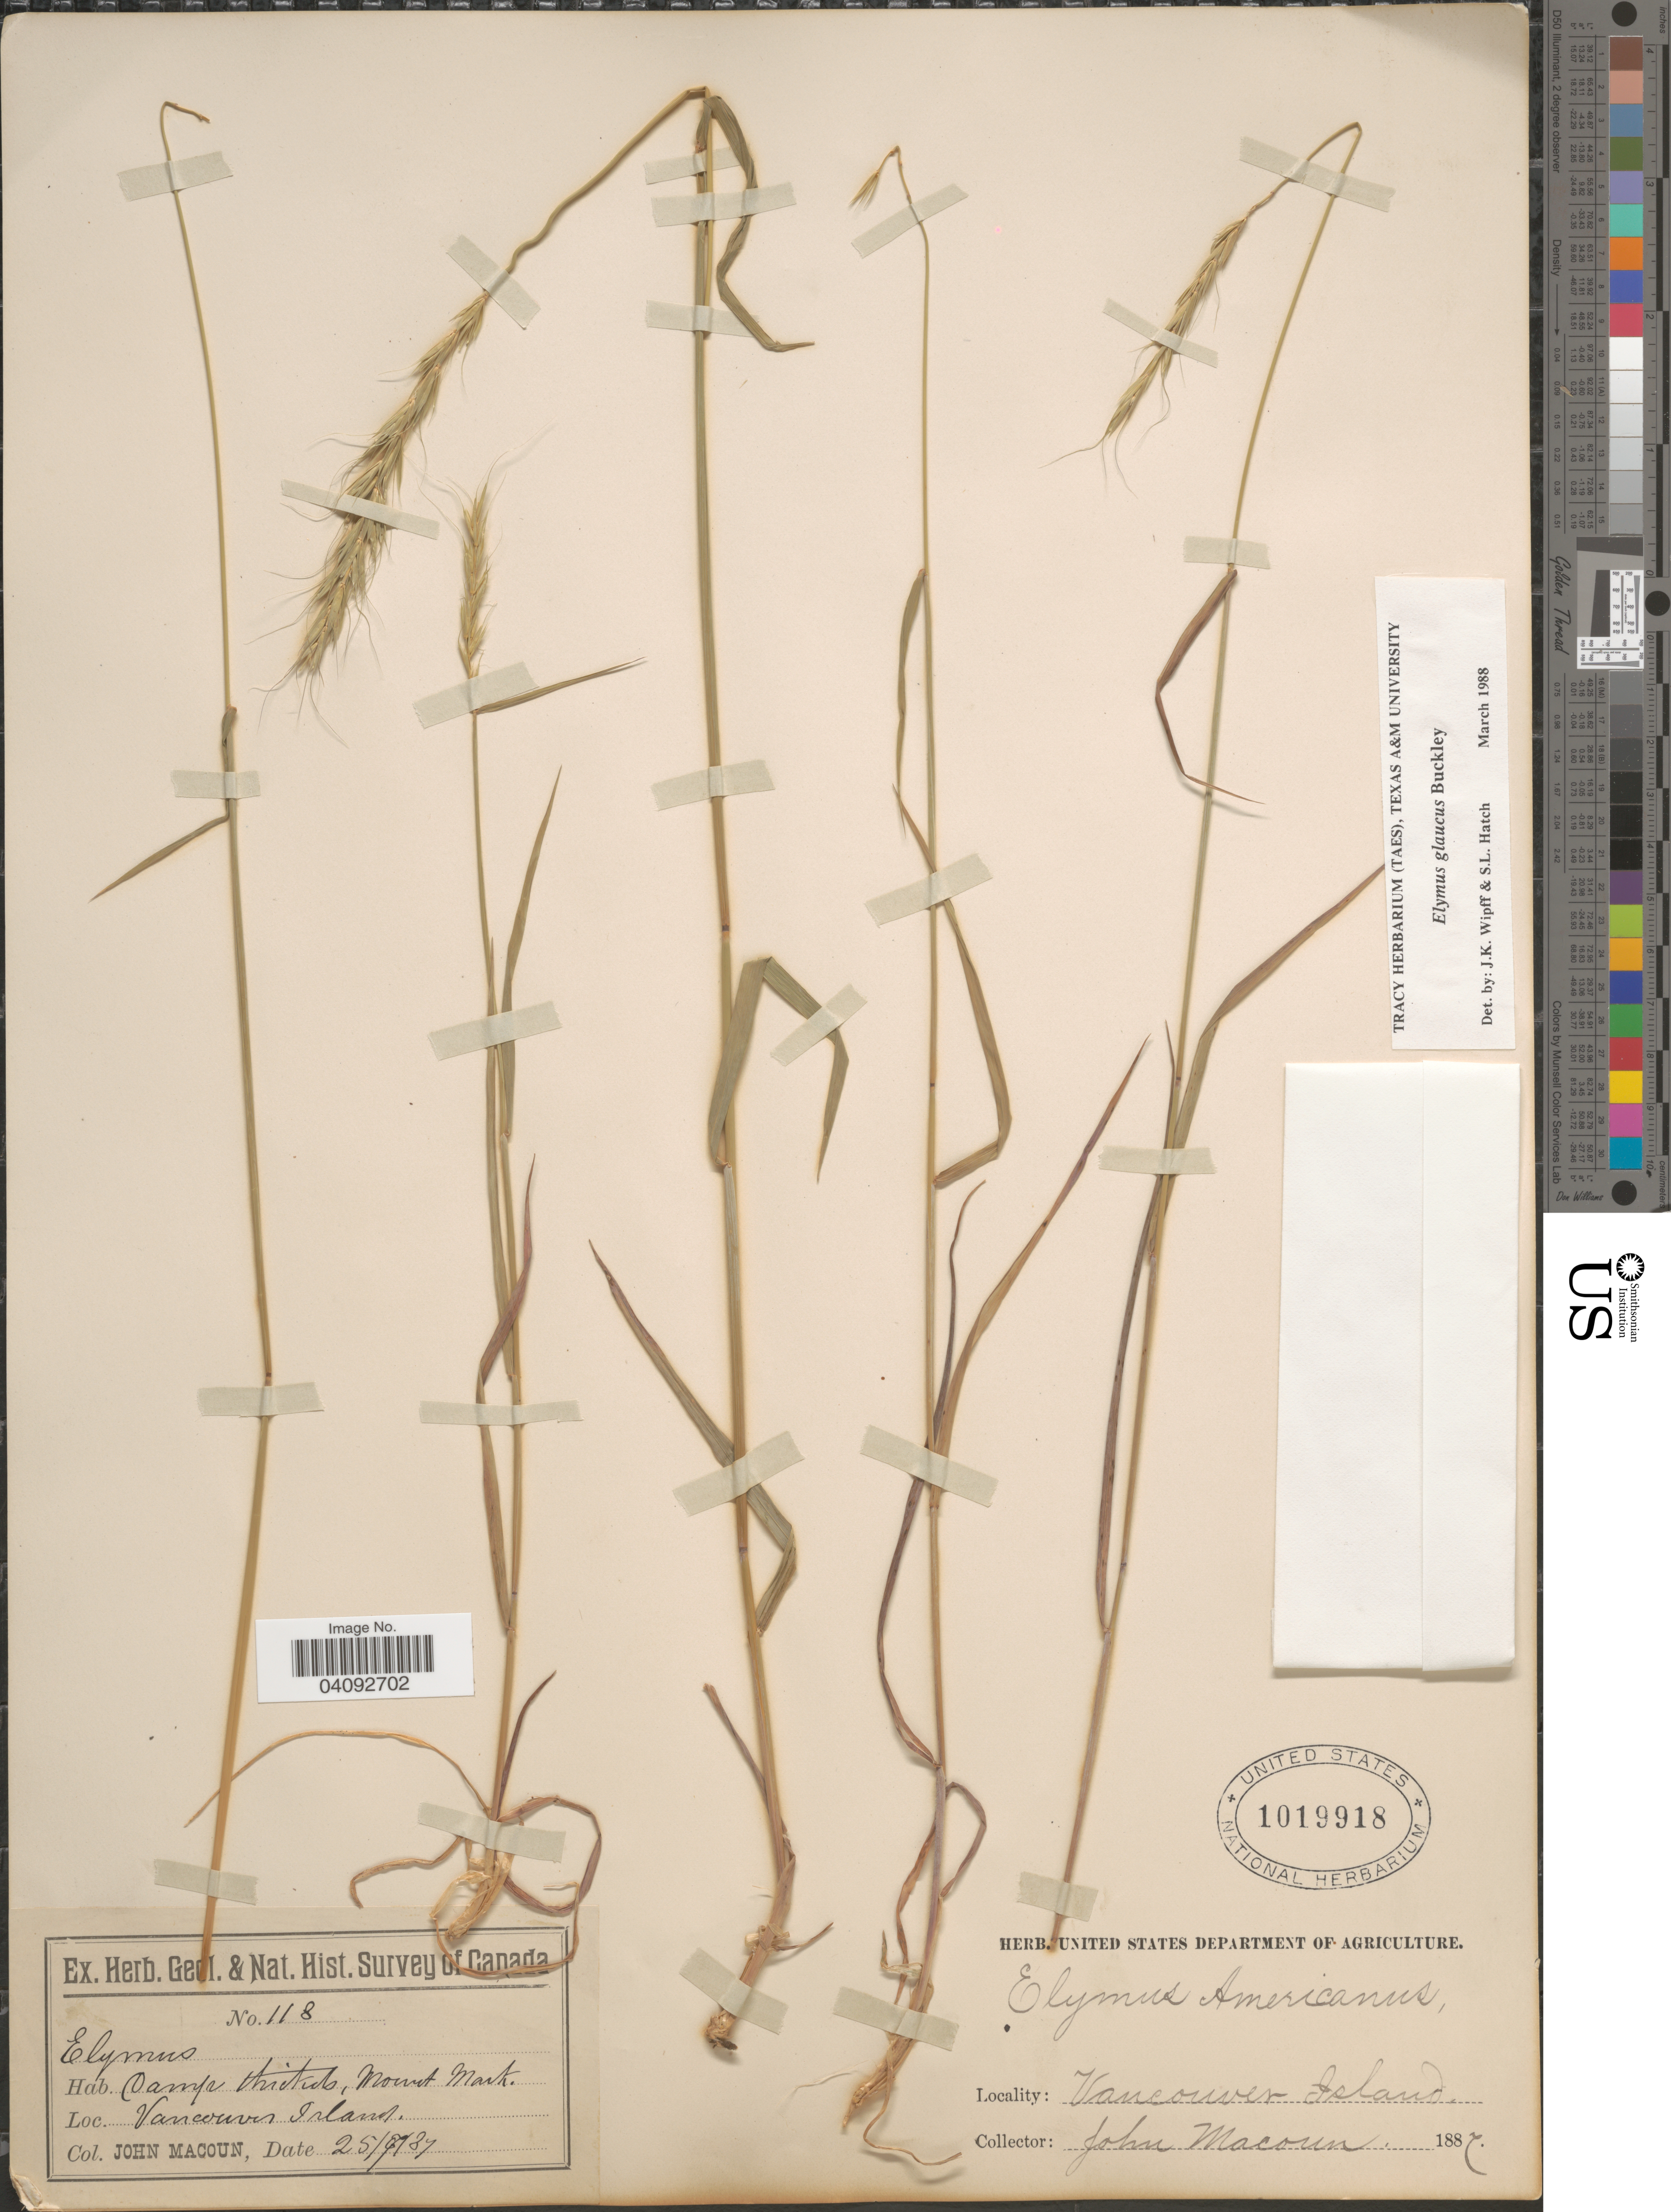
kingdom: Plantae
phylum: Tracheophyta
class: Liliopsida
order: Poales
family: Poaceae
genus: Elymus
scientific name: Elymus glabriflorus var. glabriflorus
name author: (Vasey ex L.H. Dewey) Scribn. & C.R. Ball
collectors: J. Macoun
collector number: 118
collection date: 1887-09-25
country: Canada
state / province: British Columbia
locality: Geol. & Nat. Hist. Survey of Canada. Camp thickets, Mount Mark. Vancouver Island.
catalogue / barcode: US 1019918